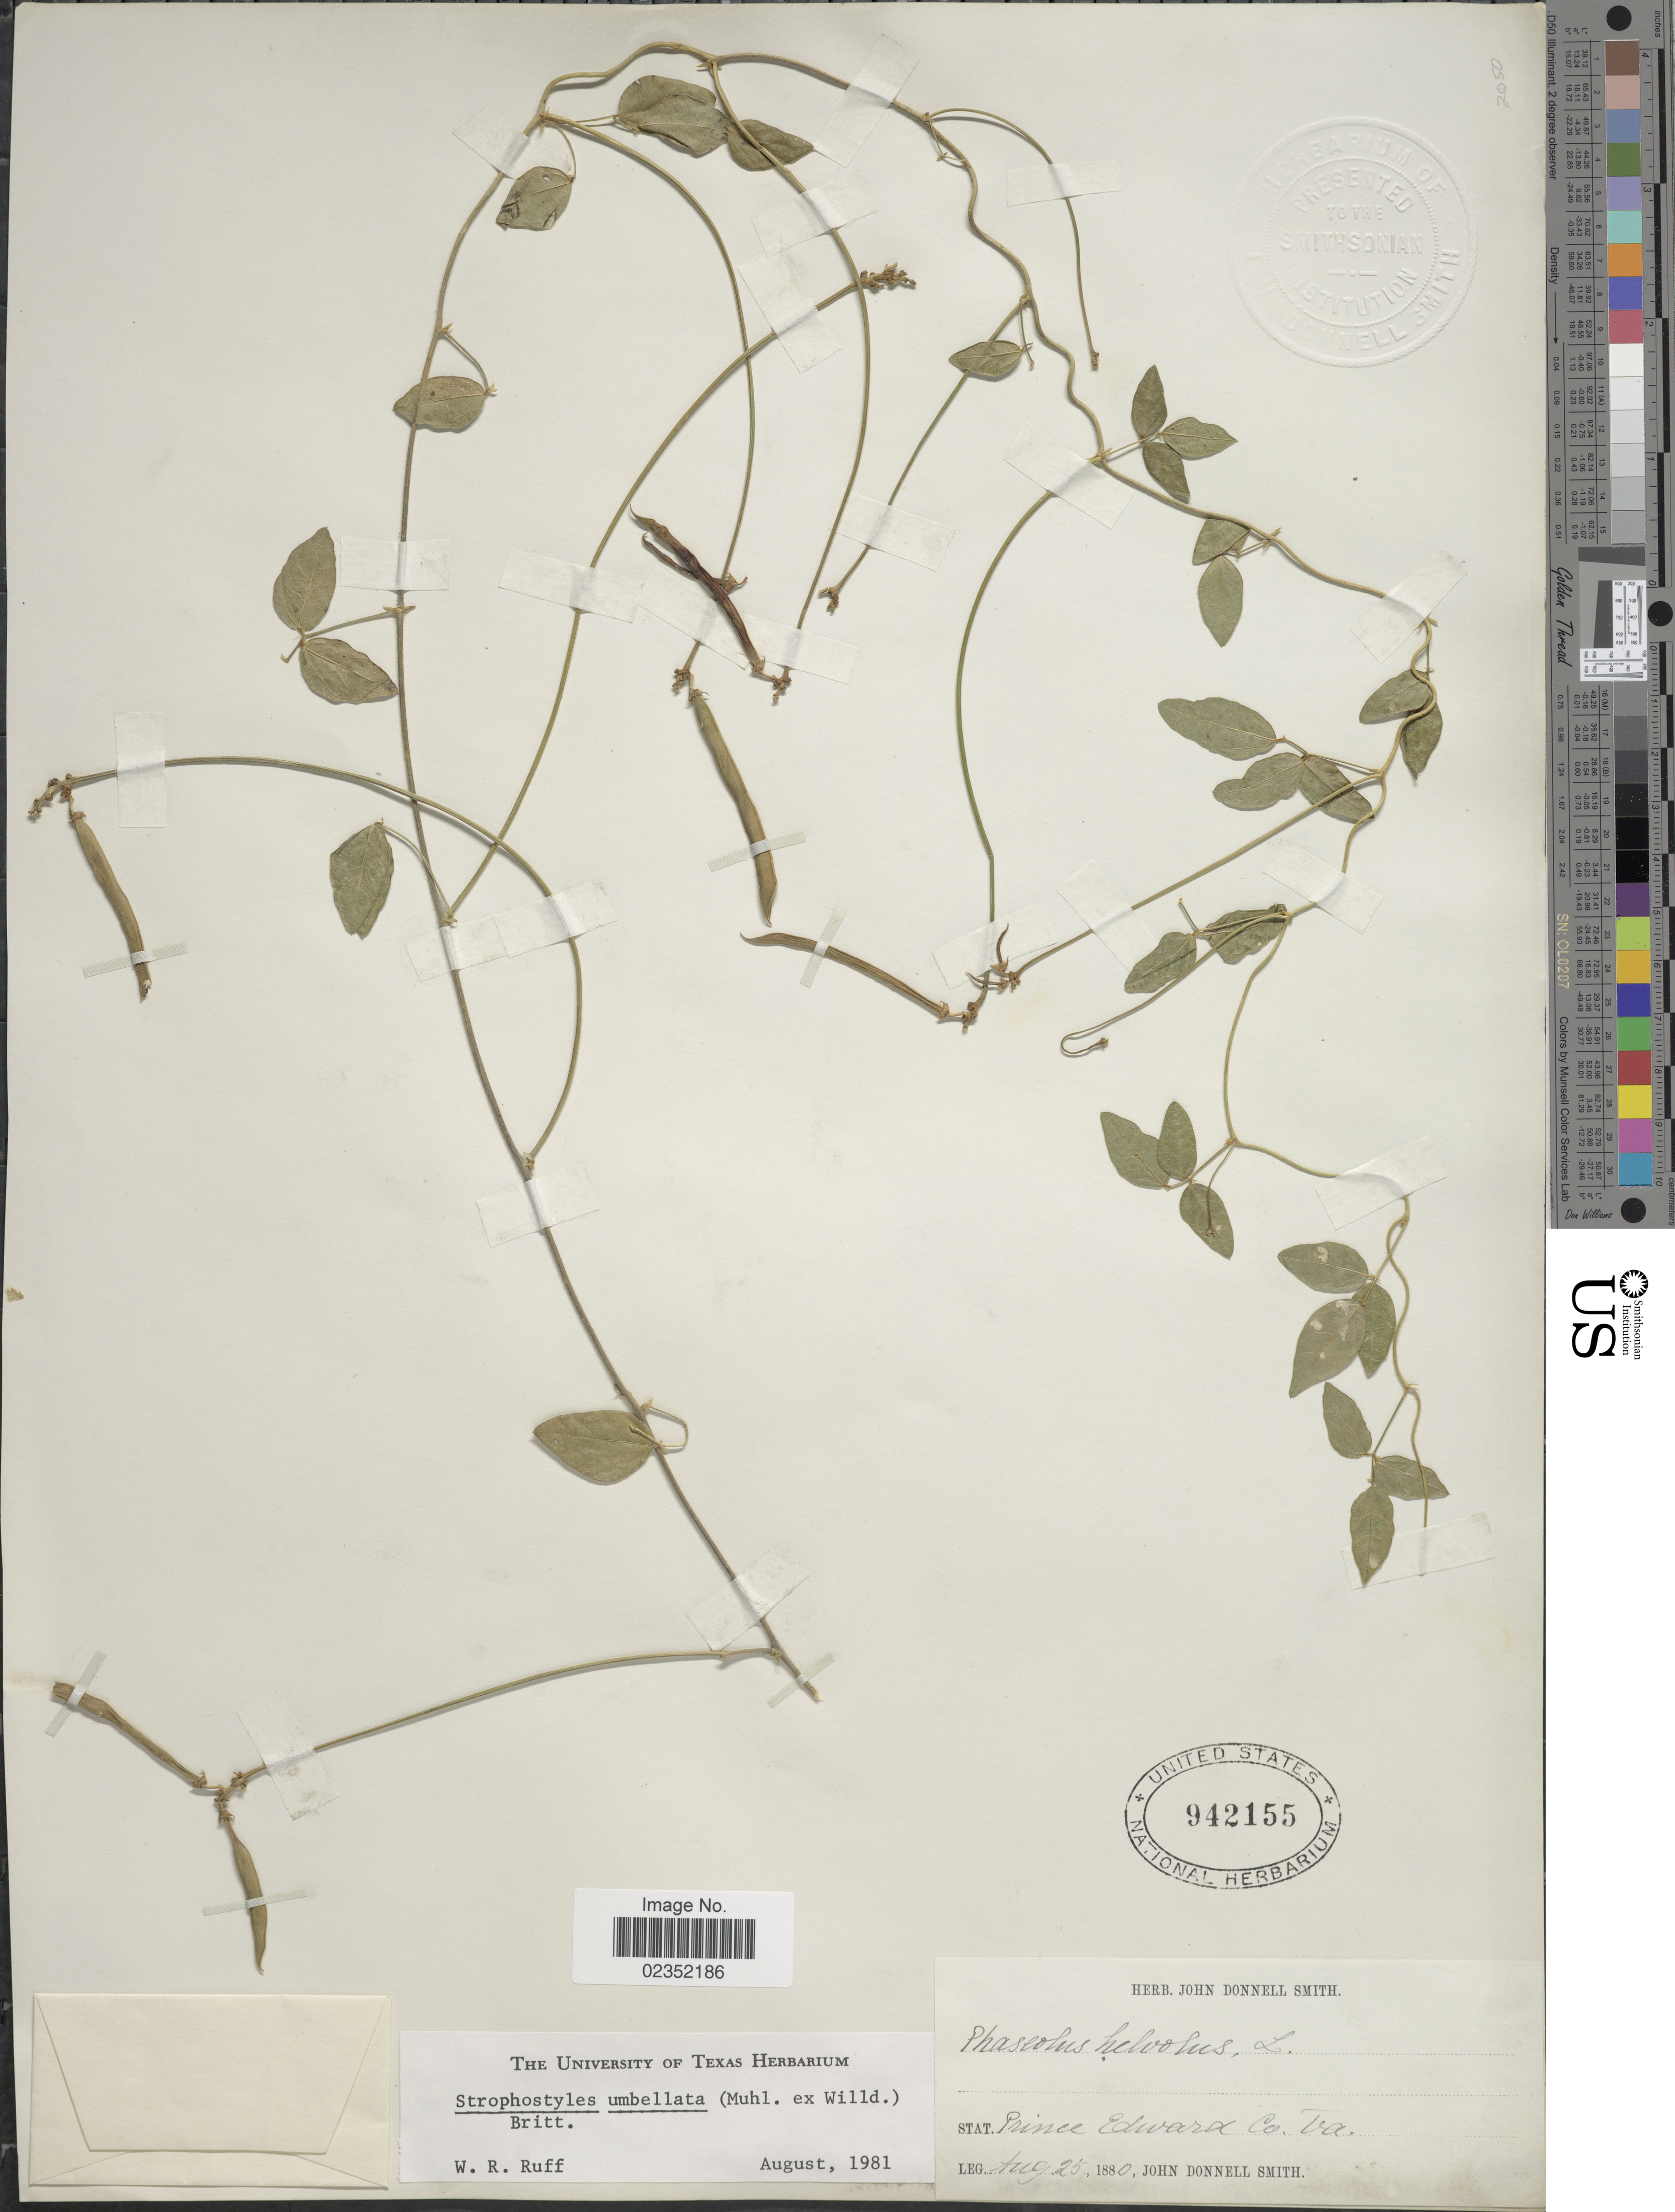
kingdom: Plantae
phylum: Tracheophyta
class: Magnoliopsida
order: Fabales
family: Fabaceae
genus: Strophostyles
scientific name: Strophostyles umbellata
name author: (Muhl. ex Willd.) Britton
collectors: J. Donnell Smith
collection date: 1880-08-25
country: United States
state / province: Virginia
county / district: Prince Edward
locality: Prince Edward Co., Va.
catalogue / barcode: US 942155